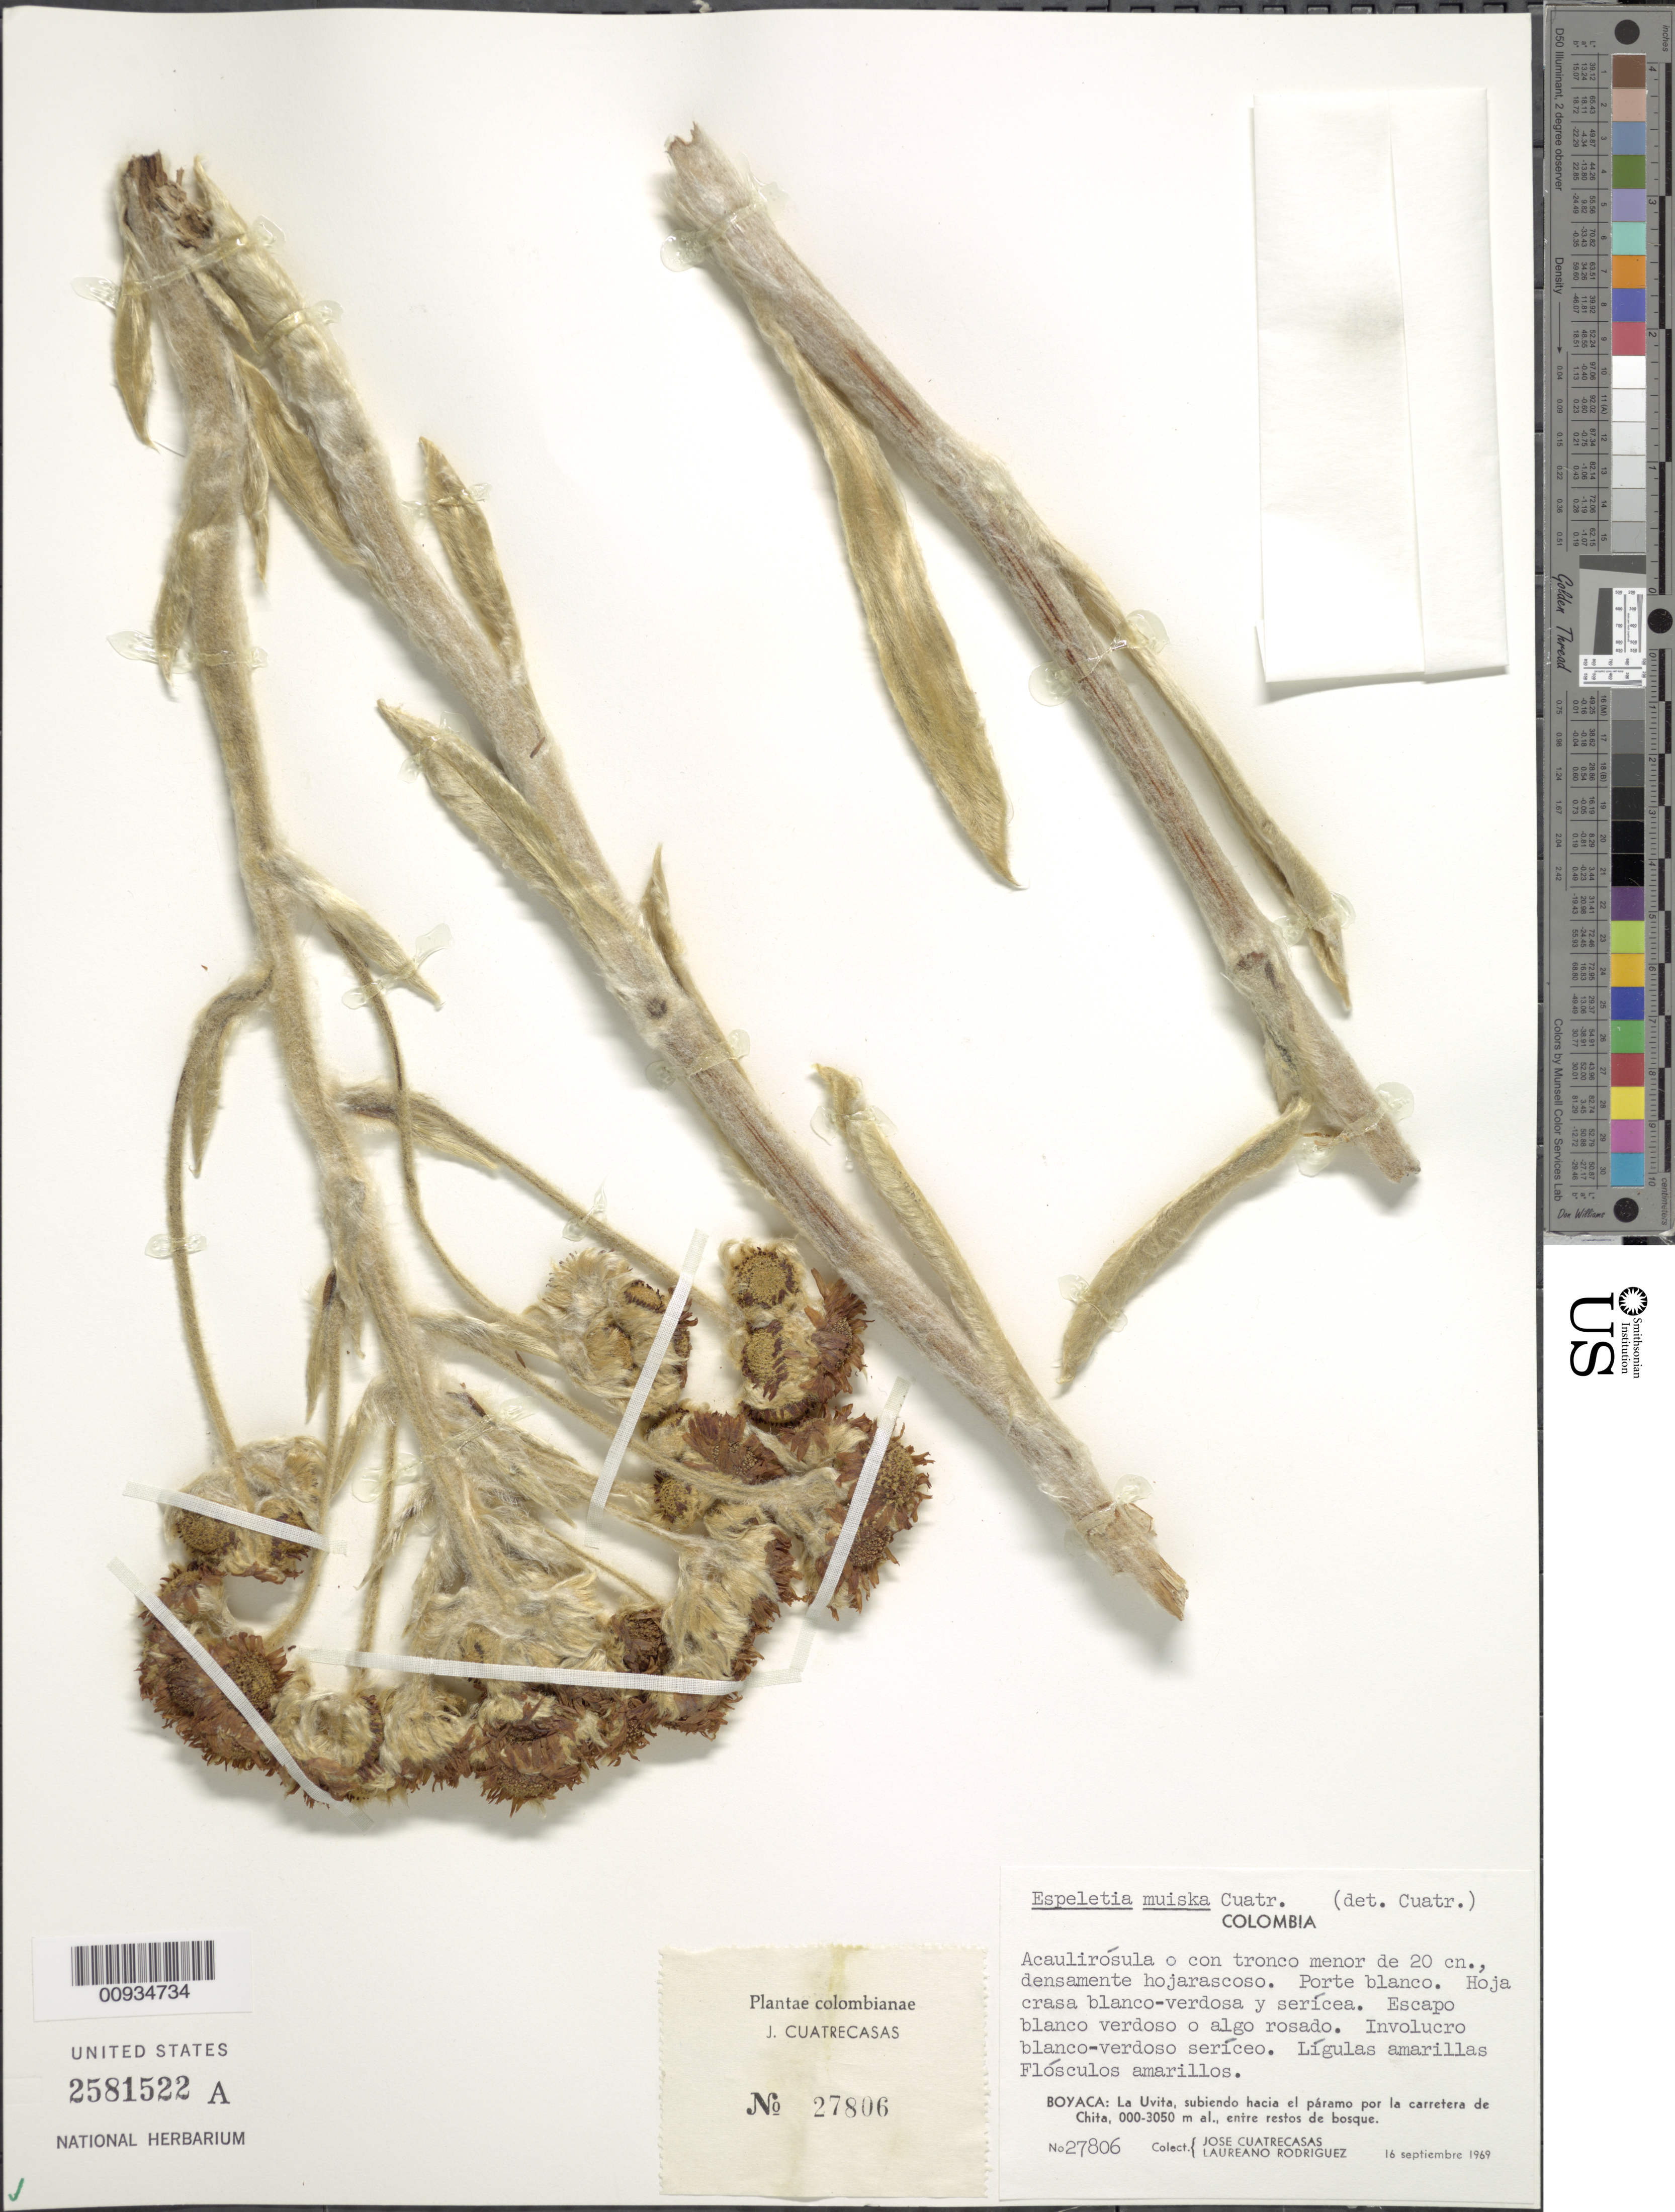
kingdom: Plantae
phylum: Tracheophyta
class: Magnoliopsida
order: Asterales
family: Asteraceae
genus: Espeletiopsis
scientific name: Espeletiopsis muiska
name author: (Cuatrec.) Cuatrec.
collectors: J. Cuatrecasas & L. Rodriguez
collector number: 27806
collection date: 1969-09-16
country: Colombia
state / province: Boyacá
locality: La Uvita, subiendo hacia el páramo por la carretera de Chita, entre restos de bosque.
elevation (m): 3000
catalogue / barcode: US 2581522A